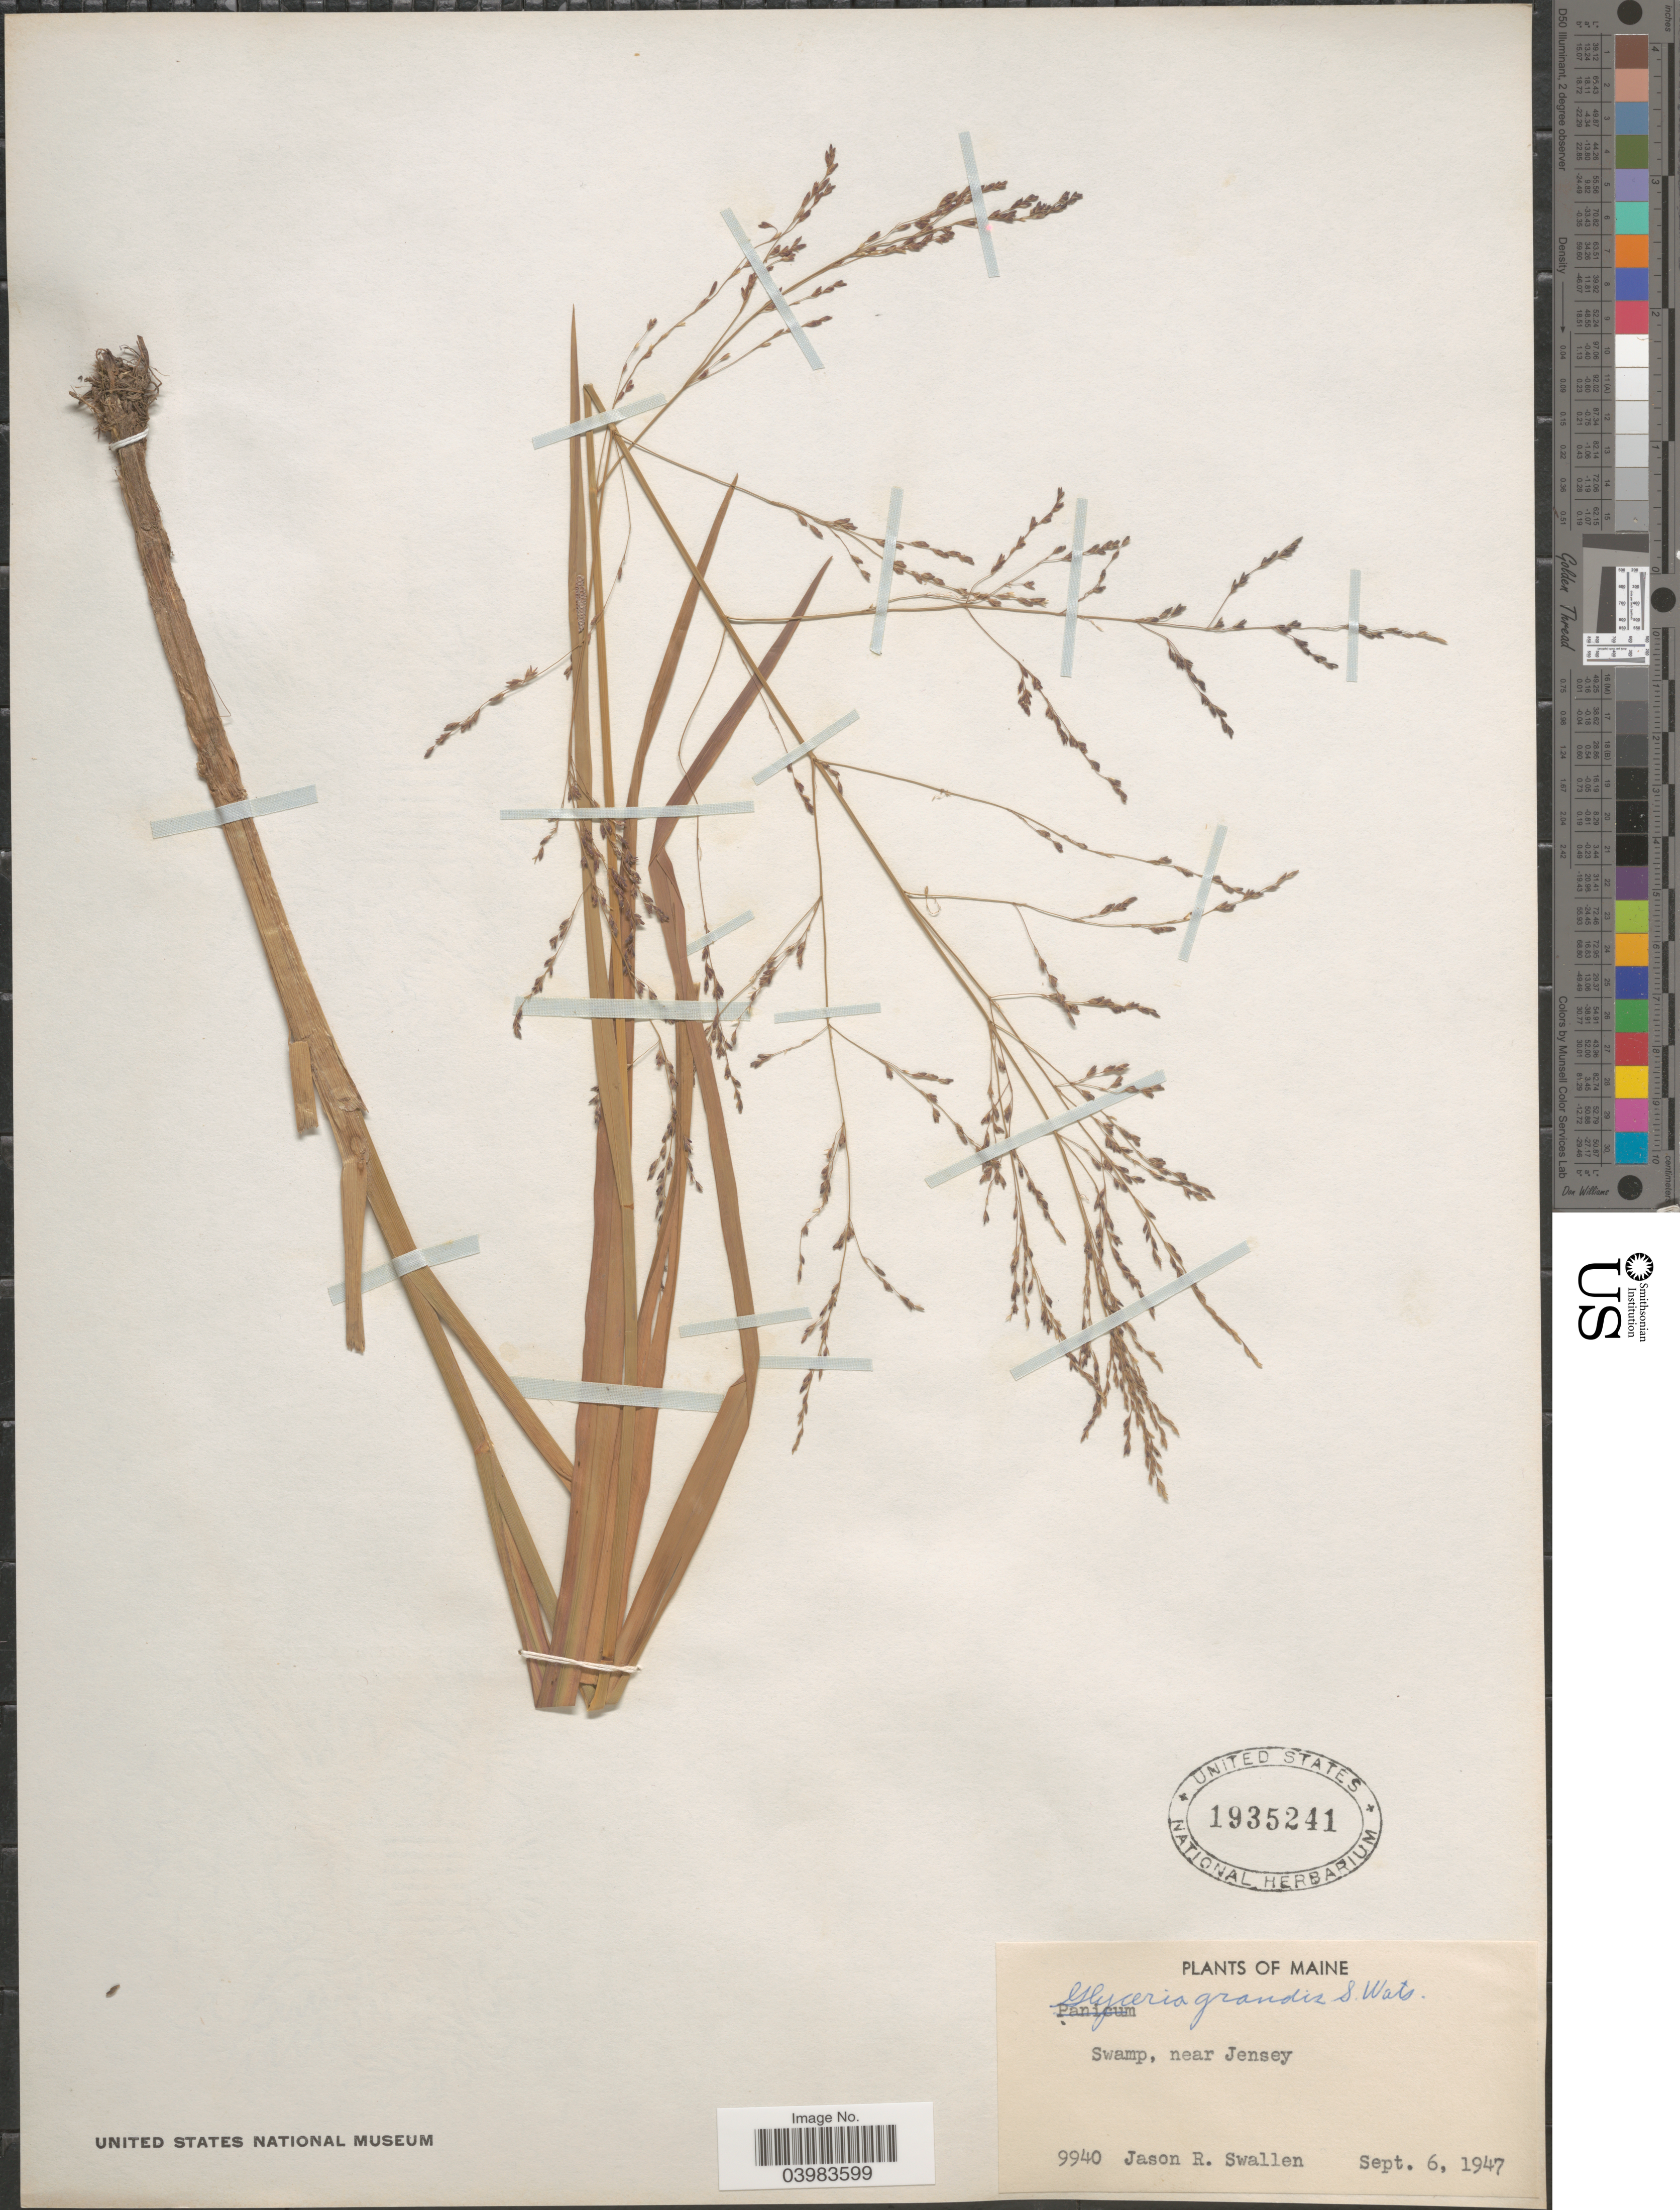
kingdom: Plantae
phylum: Tracheophyta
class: Liliopsida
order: Poales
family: Poaceae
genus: Glyceria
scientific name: Glyceria grandis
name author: S. Watson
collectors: J. R. Swallen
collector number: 9940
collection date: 1947-09-06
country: United States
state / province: Maine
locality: Swamp, near Jensey.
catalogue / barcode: US 1935241